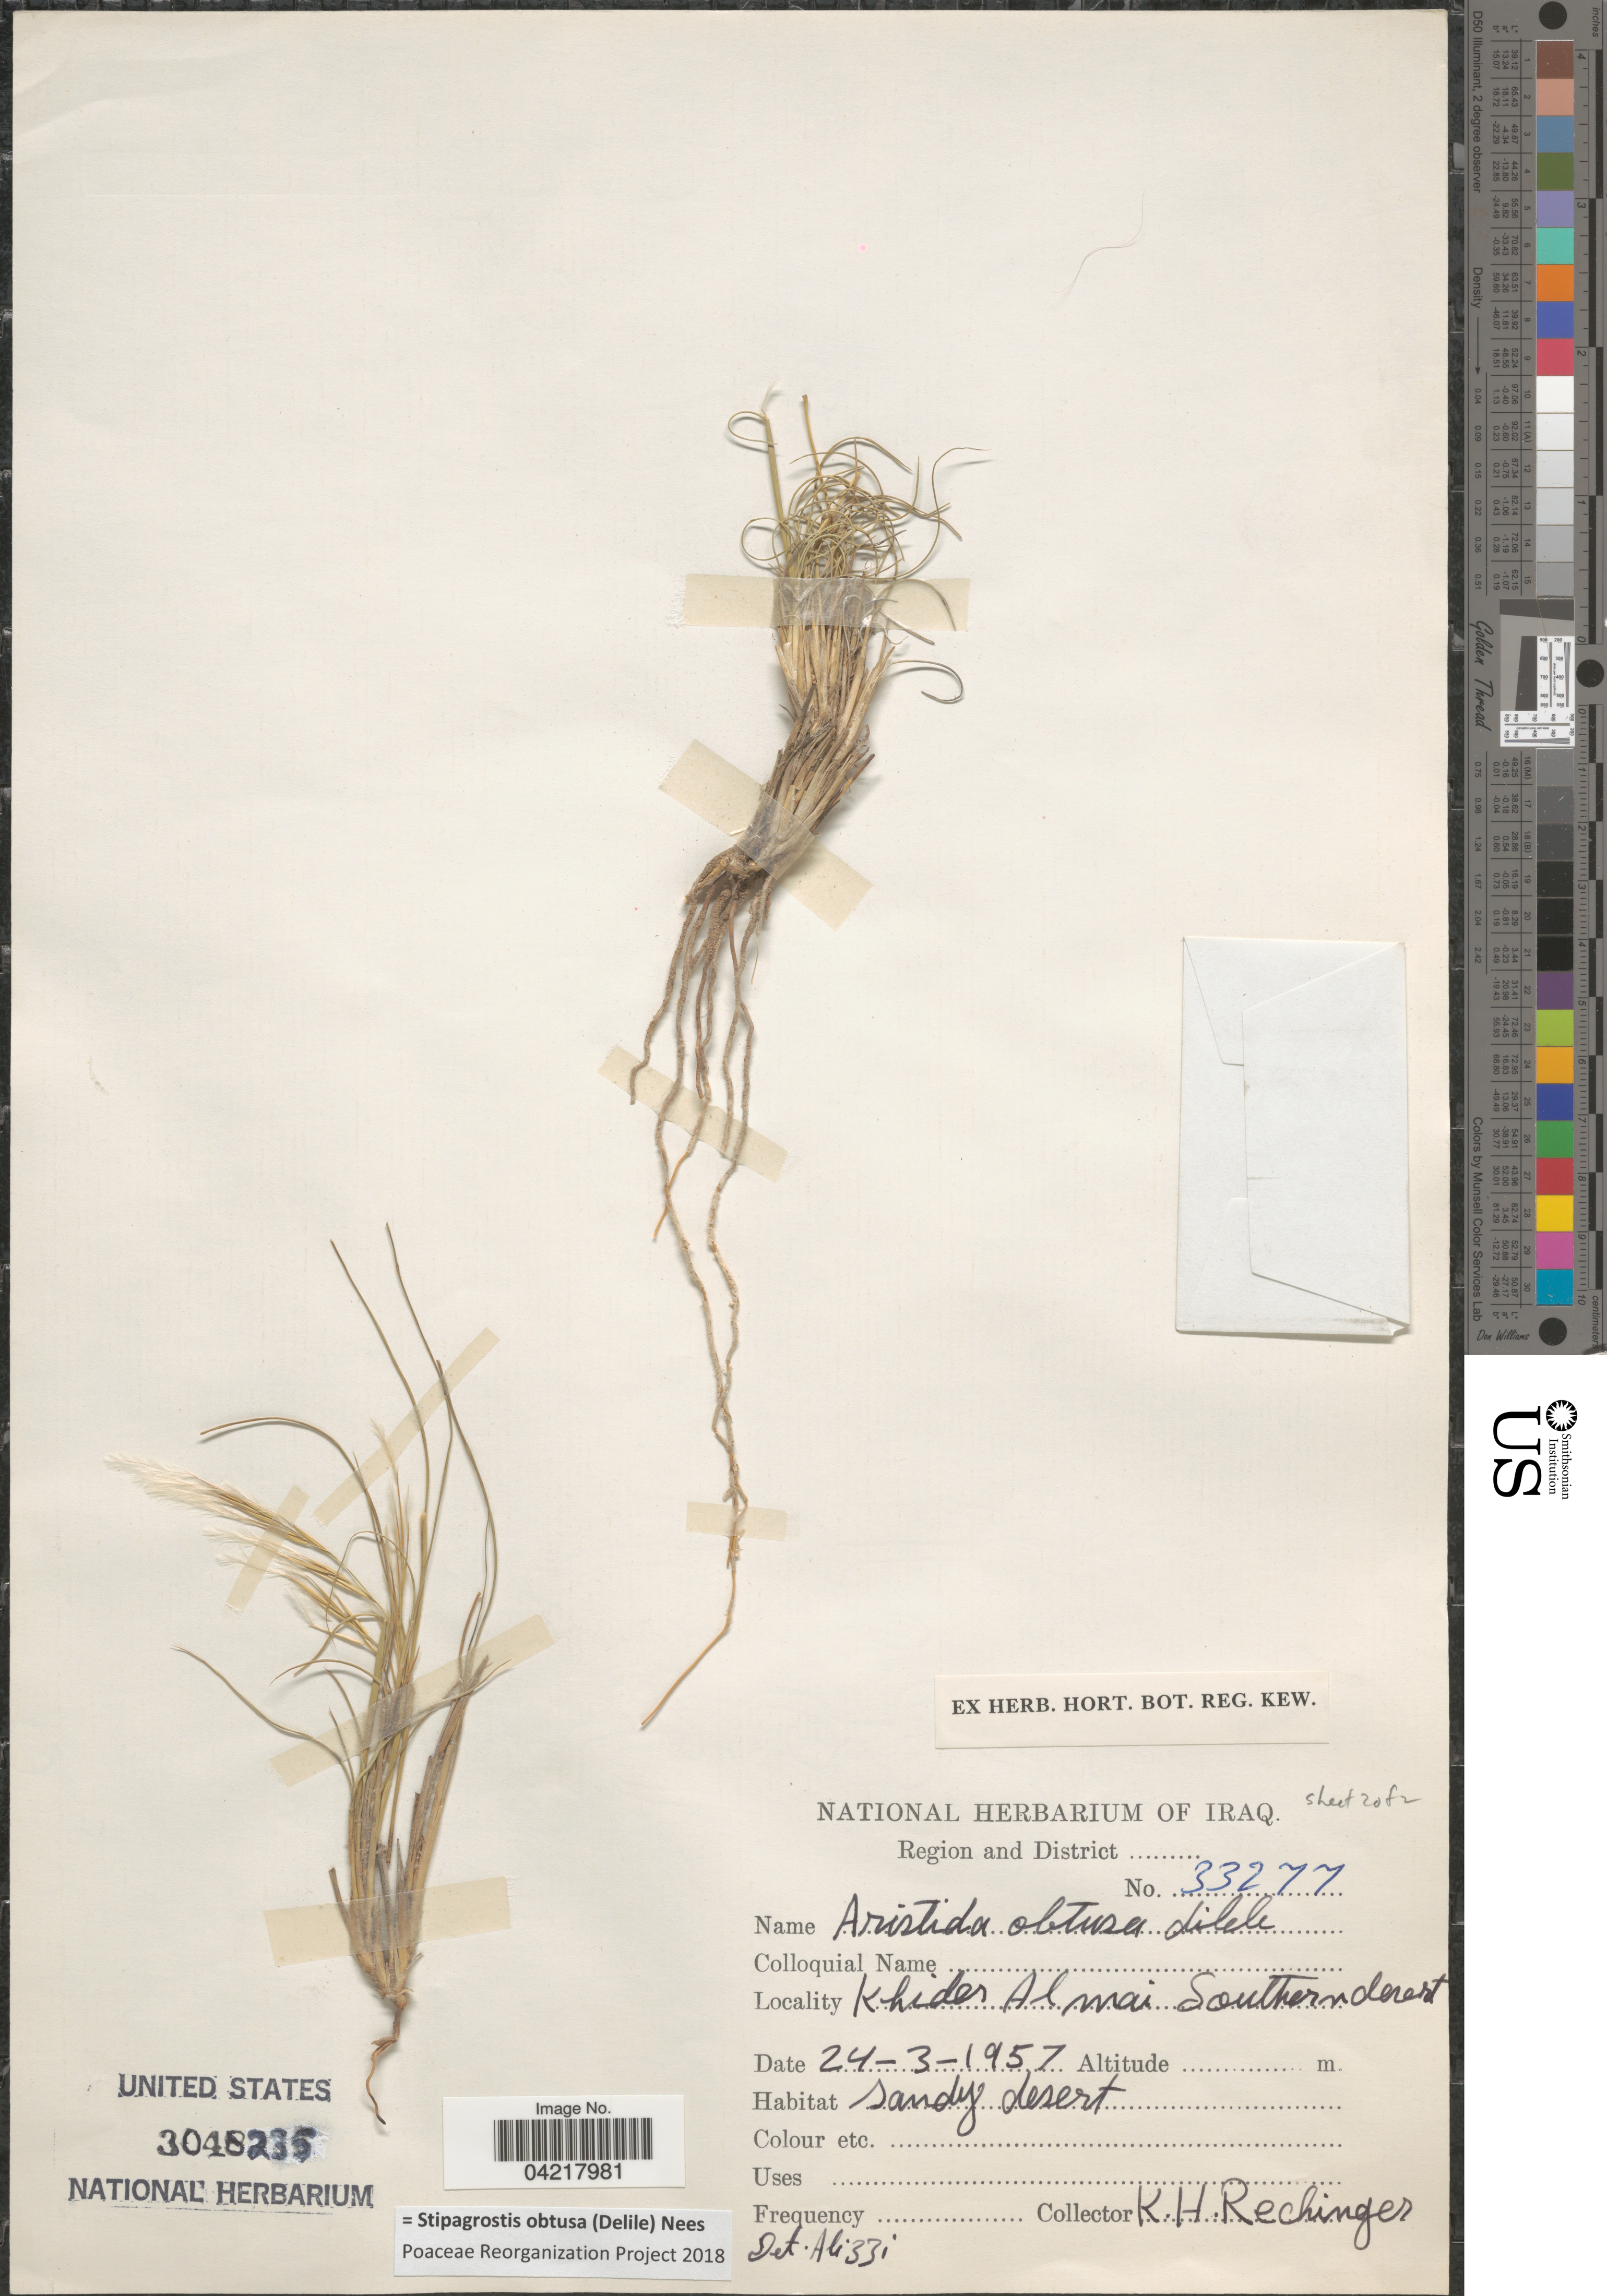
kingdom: Plantae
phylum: Tracheophyta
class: Liliopsida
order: Poales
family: Poaceae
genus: Stipagrostis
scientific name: Stipagrostis obtusa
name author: (Delile) Nees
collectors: K. H. Rechinger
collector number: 33277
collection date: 1957-03-24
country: Iraq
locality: Khider Al mai Southern desert.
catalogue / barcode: US 3048235